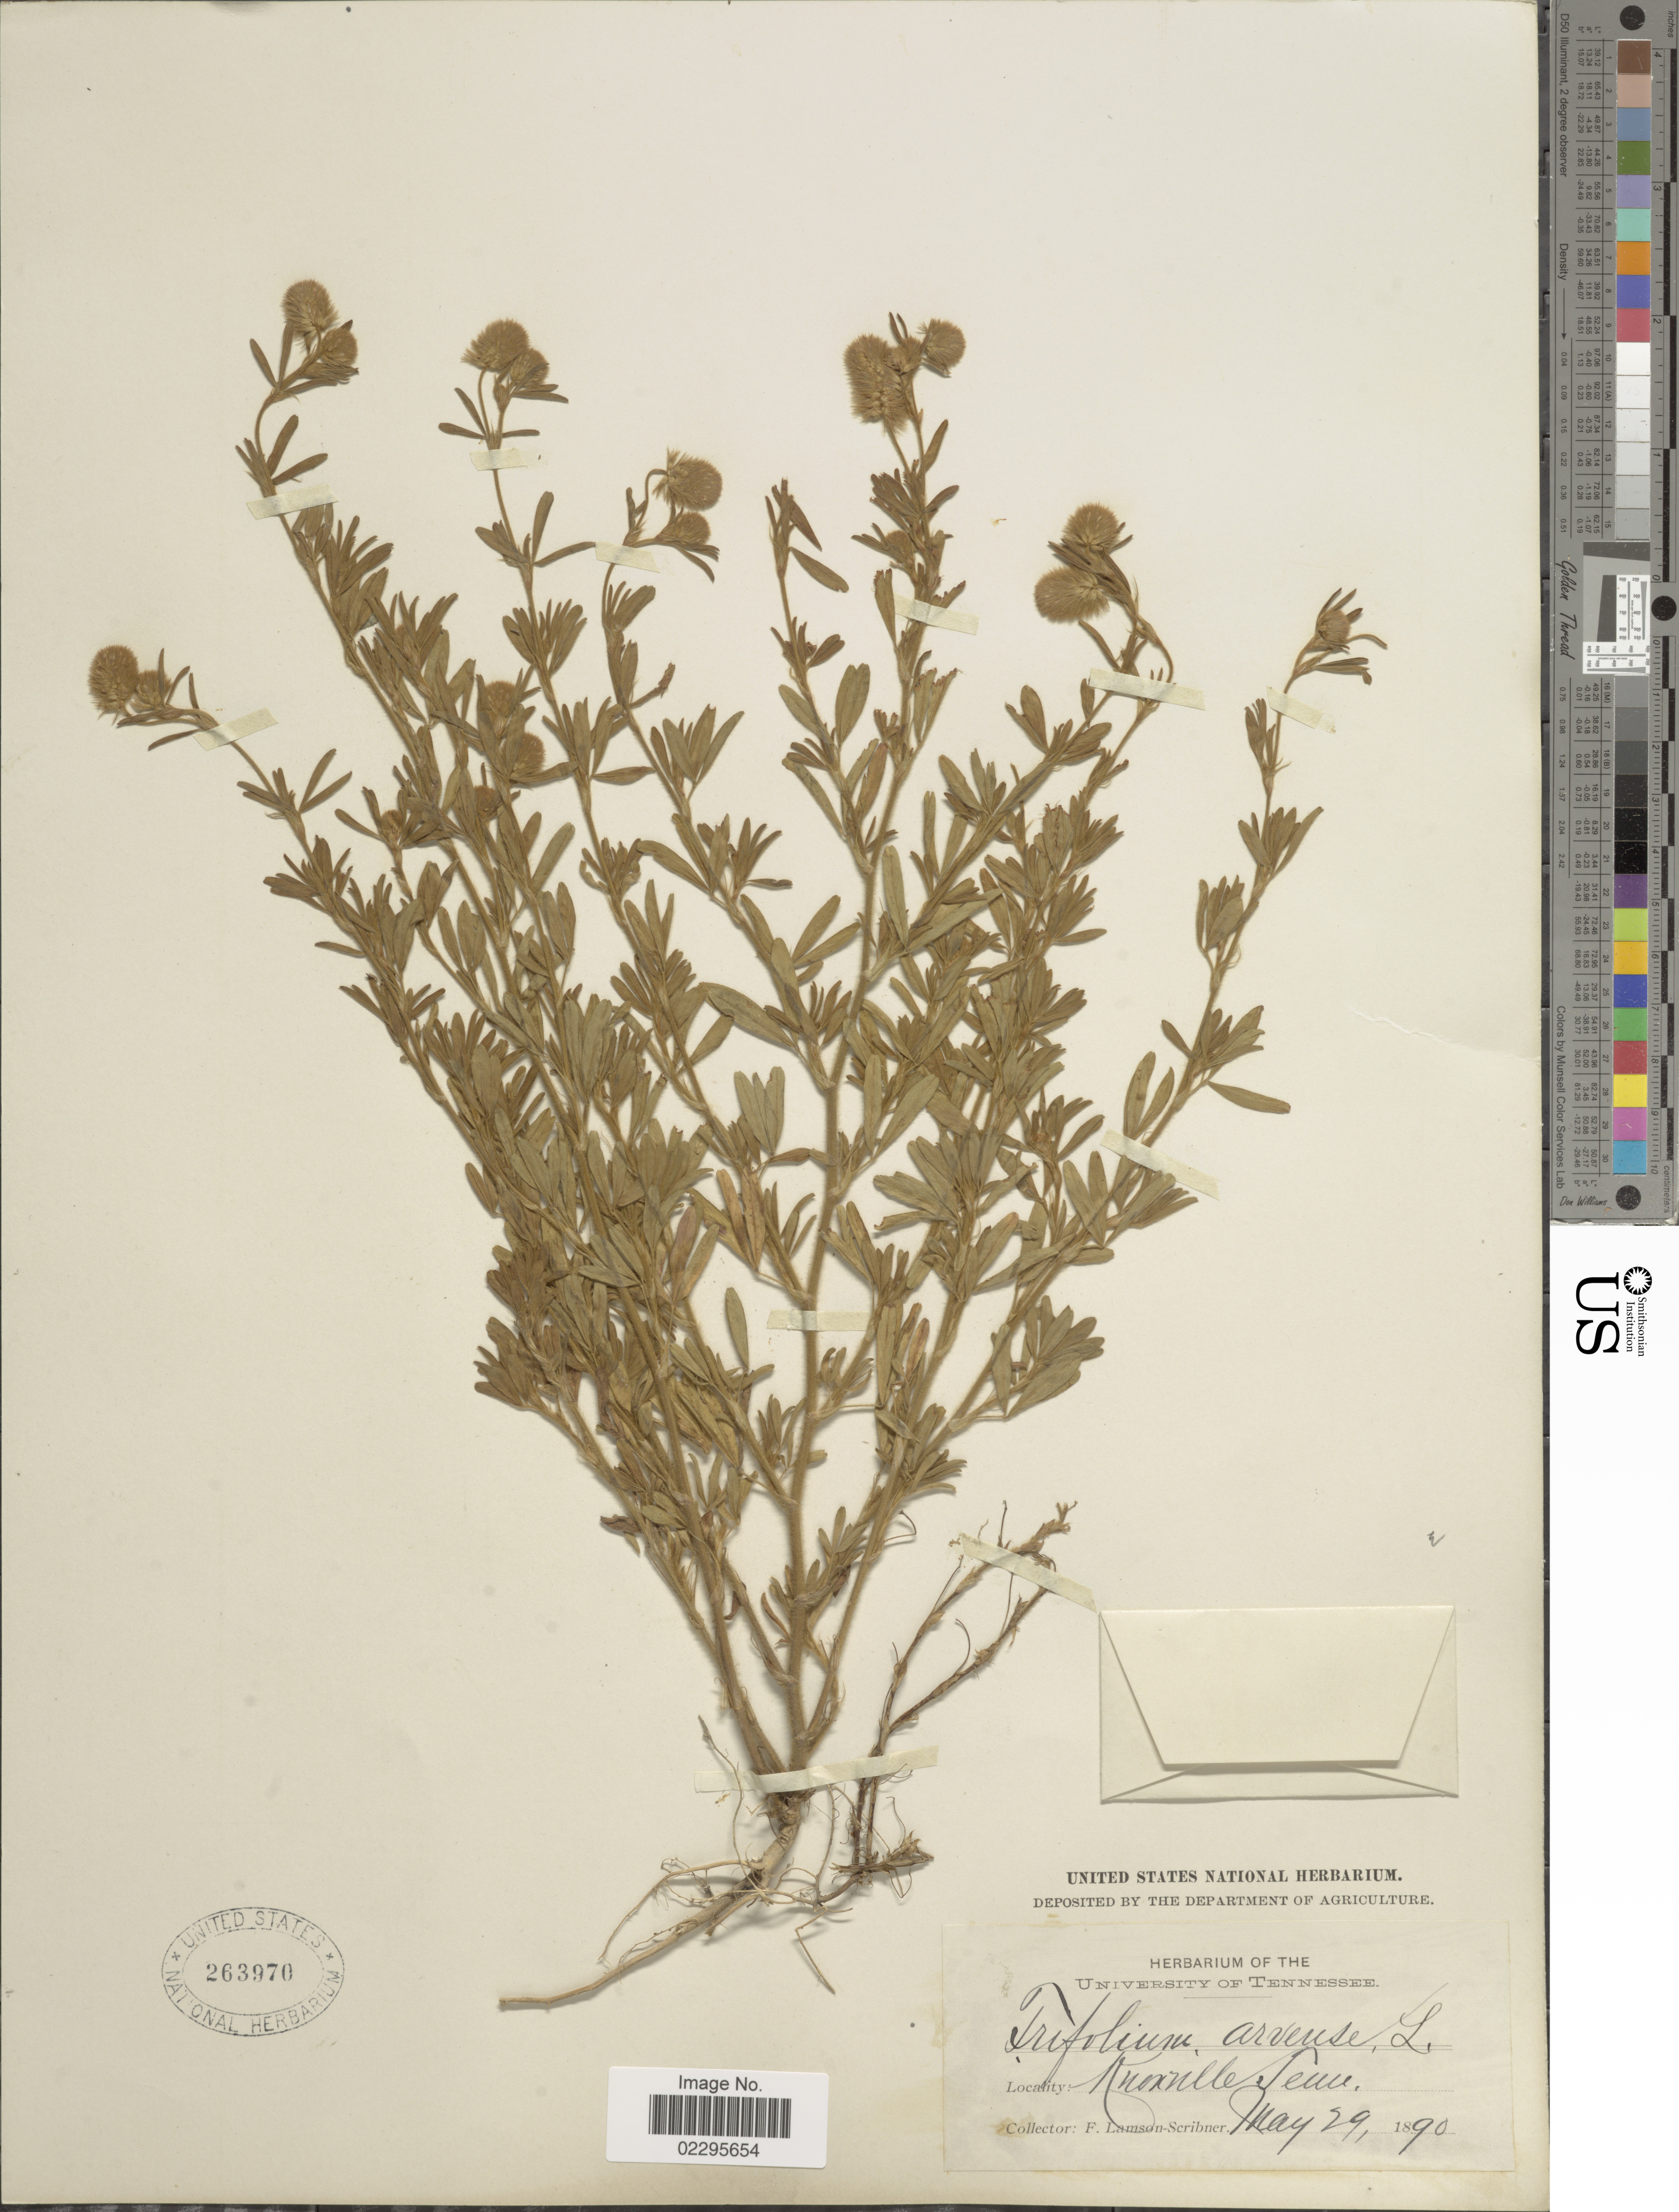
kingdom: Plantae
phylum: Tracheophyta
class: Magnoliopsida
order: Fabales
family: Fabaceae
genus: Trifolium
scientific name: Trifolium arvense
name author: L.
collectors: F. L. Scribner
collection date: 1890-05-29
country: United States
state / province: Tennessee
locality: Knoxville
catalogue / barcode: US 263970